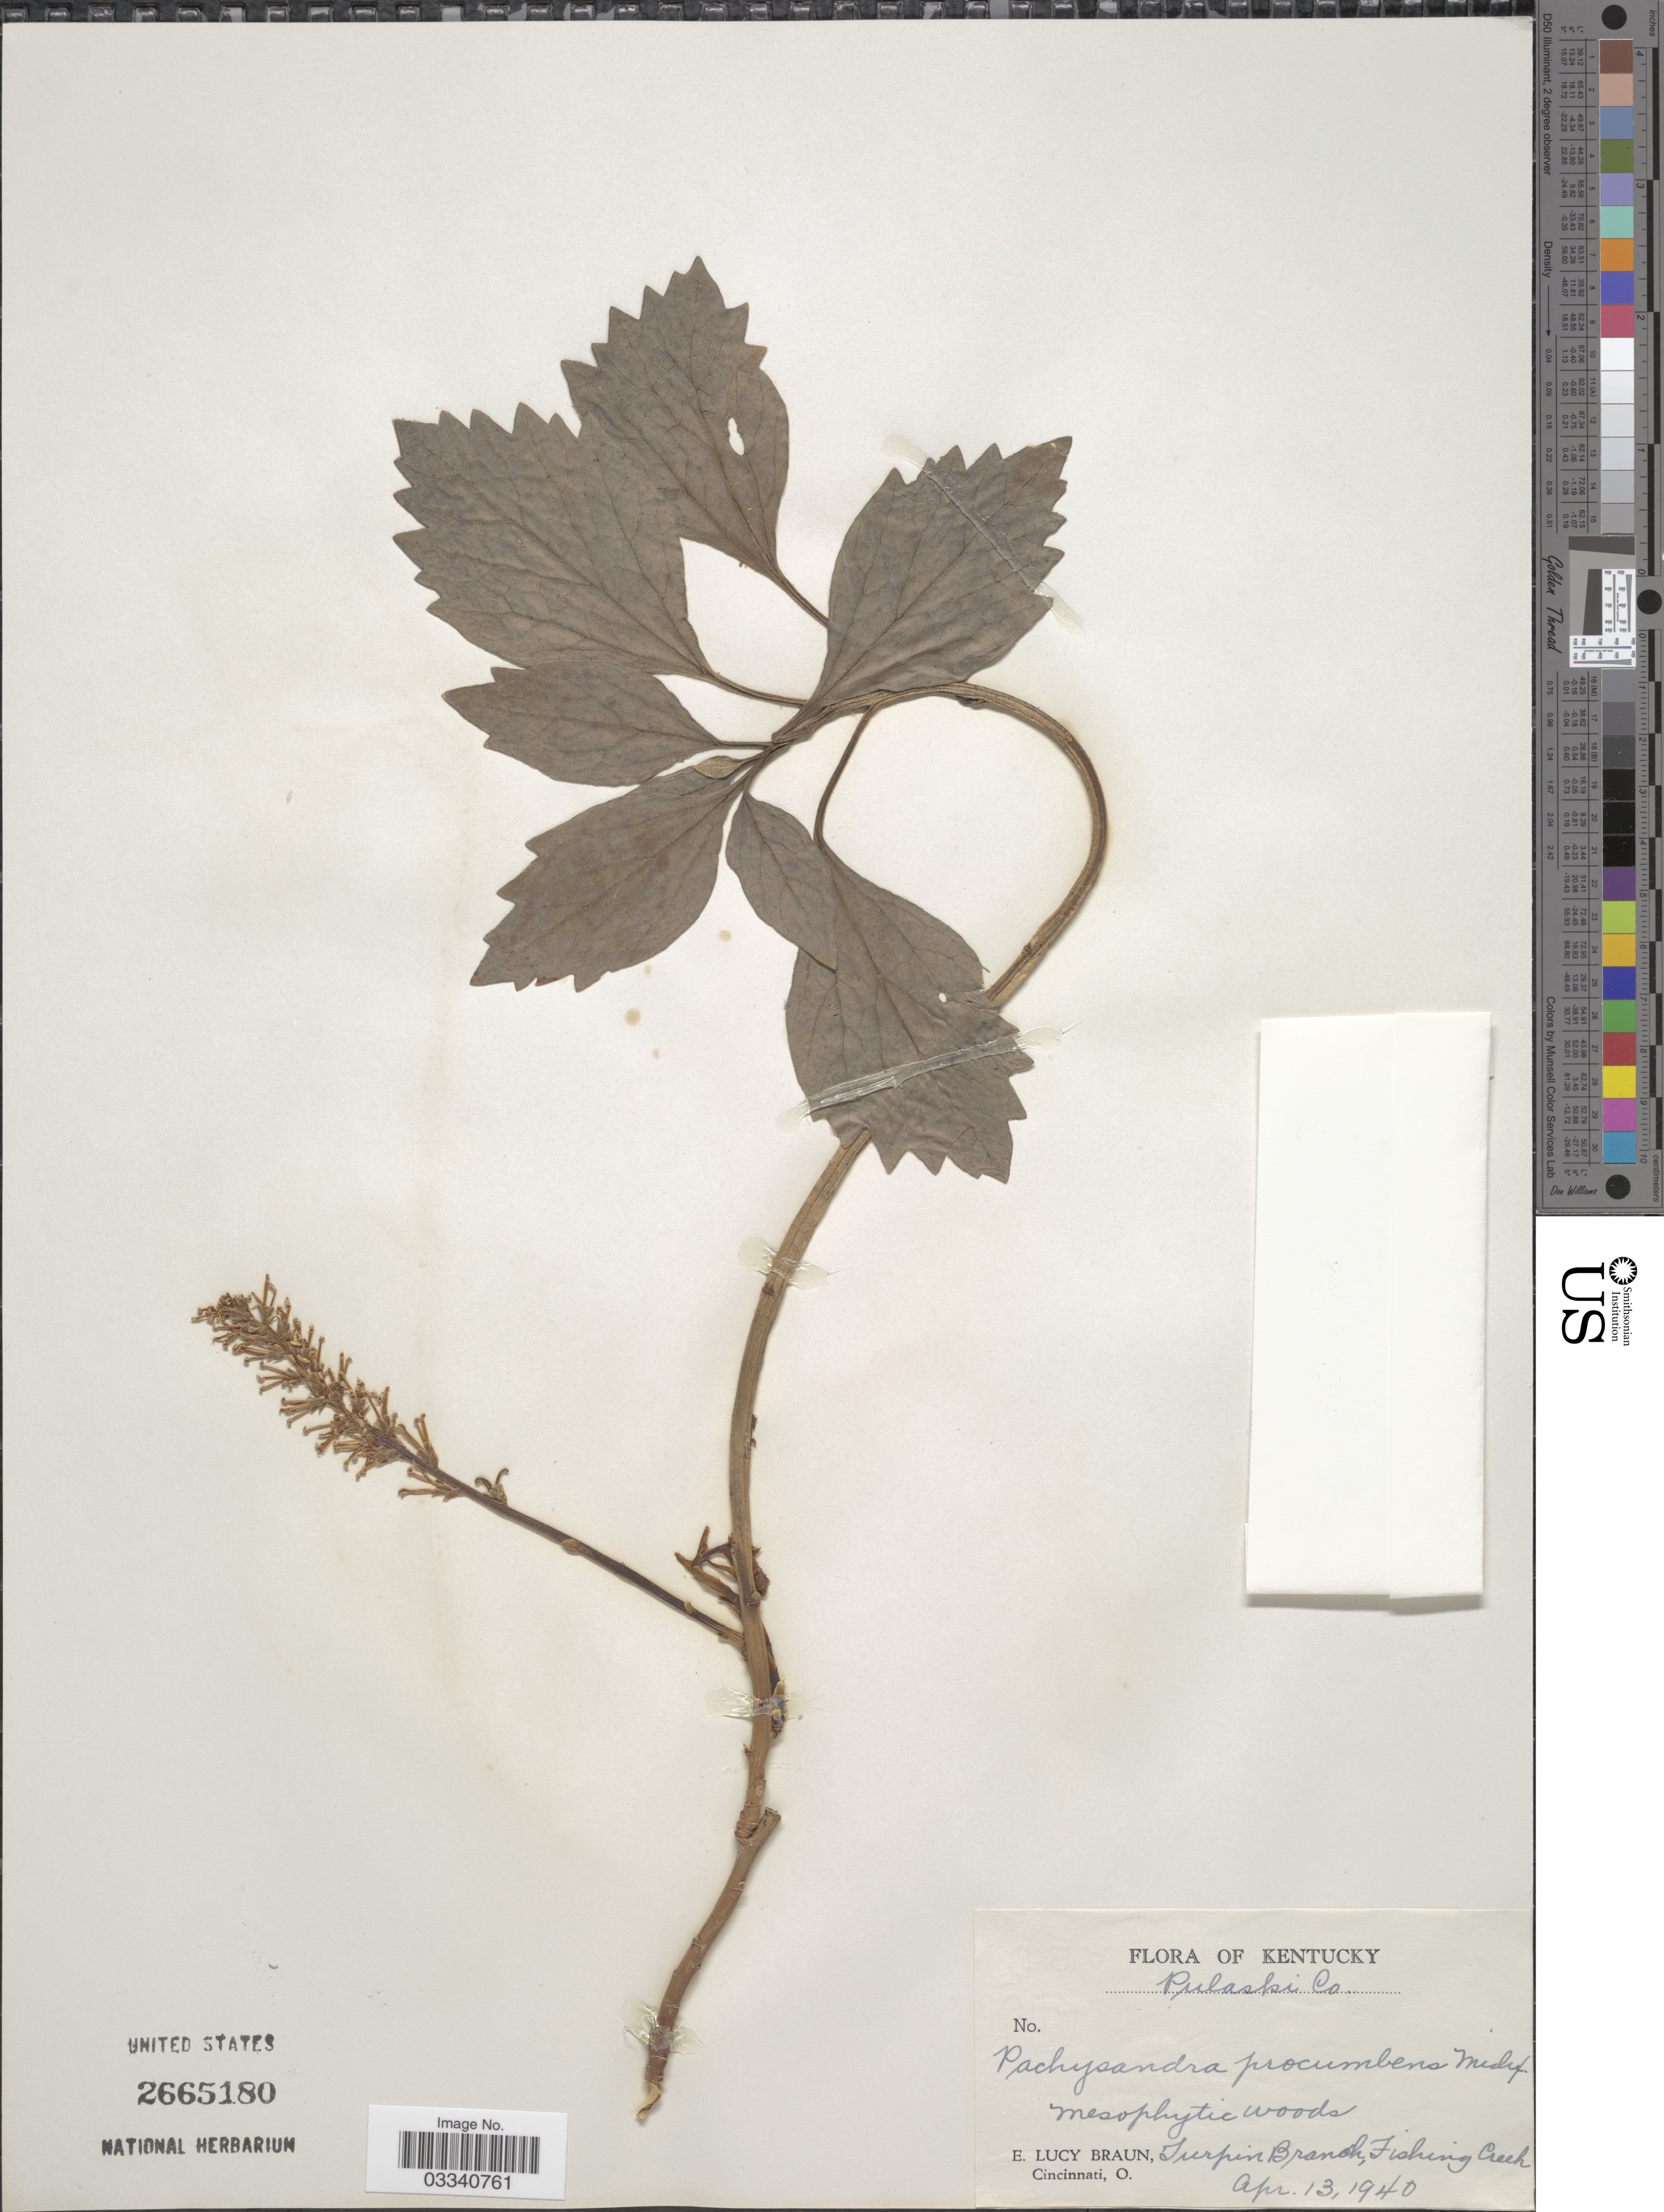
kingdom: Plantae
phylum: Tracheophyta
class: Magnoliopsida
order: Buxales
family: Buxaceae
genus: Pachysandra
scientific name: Pachysandra procumbens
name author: Michx.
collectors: E. L. Braun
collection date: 1940-04-13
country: United States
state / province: Kentucky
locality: Pulaski Co. Turpin Branch, Fishing Creek.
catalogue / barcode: US 2665180